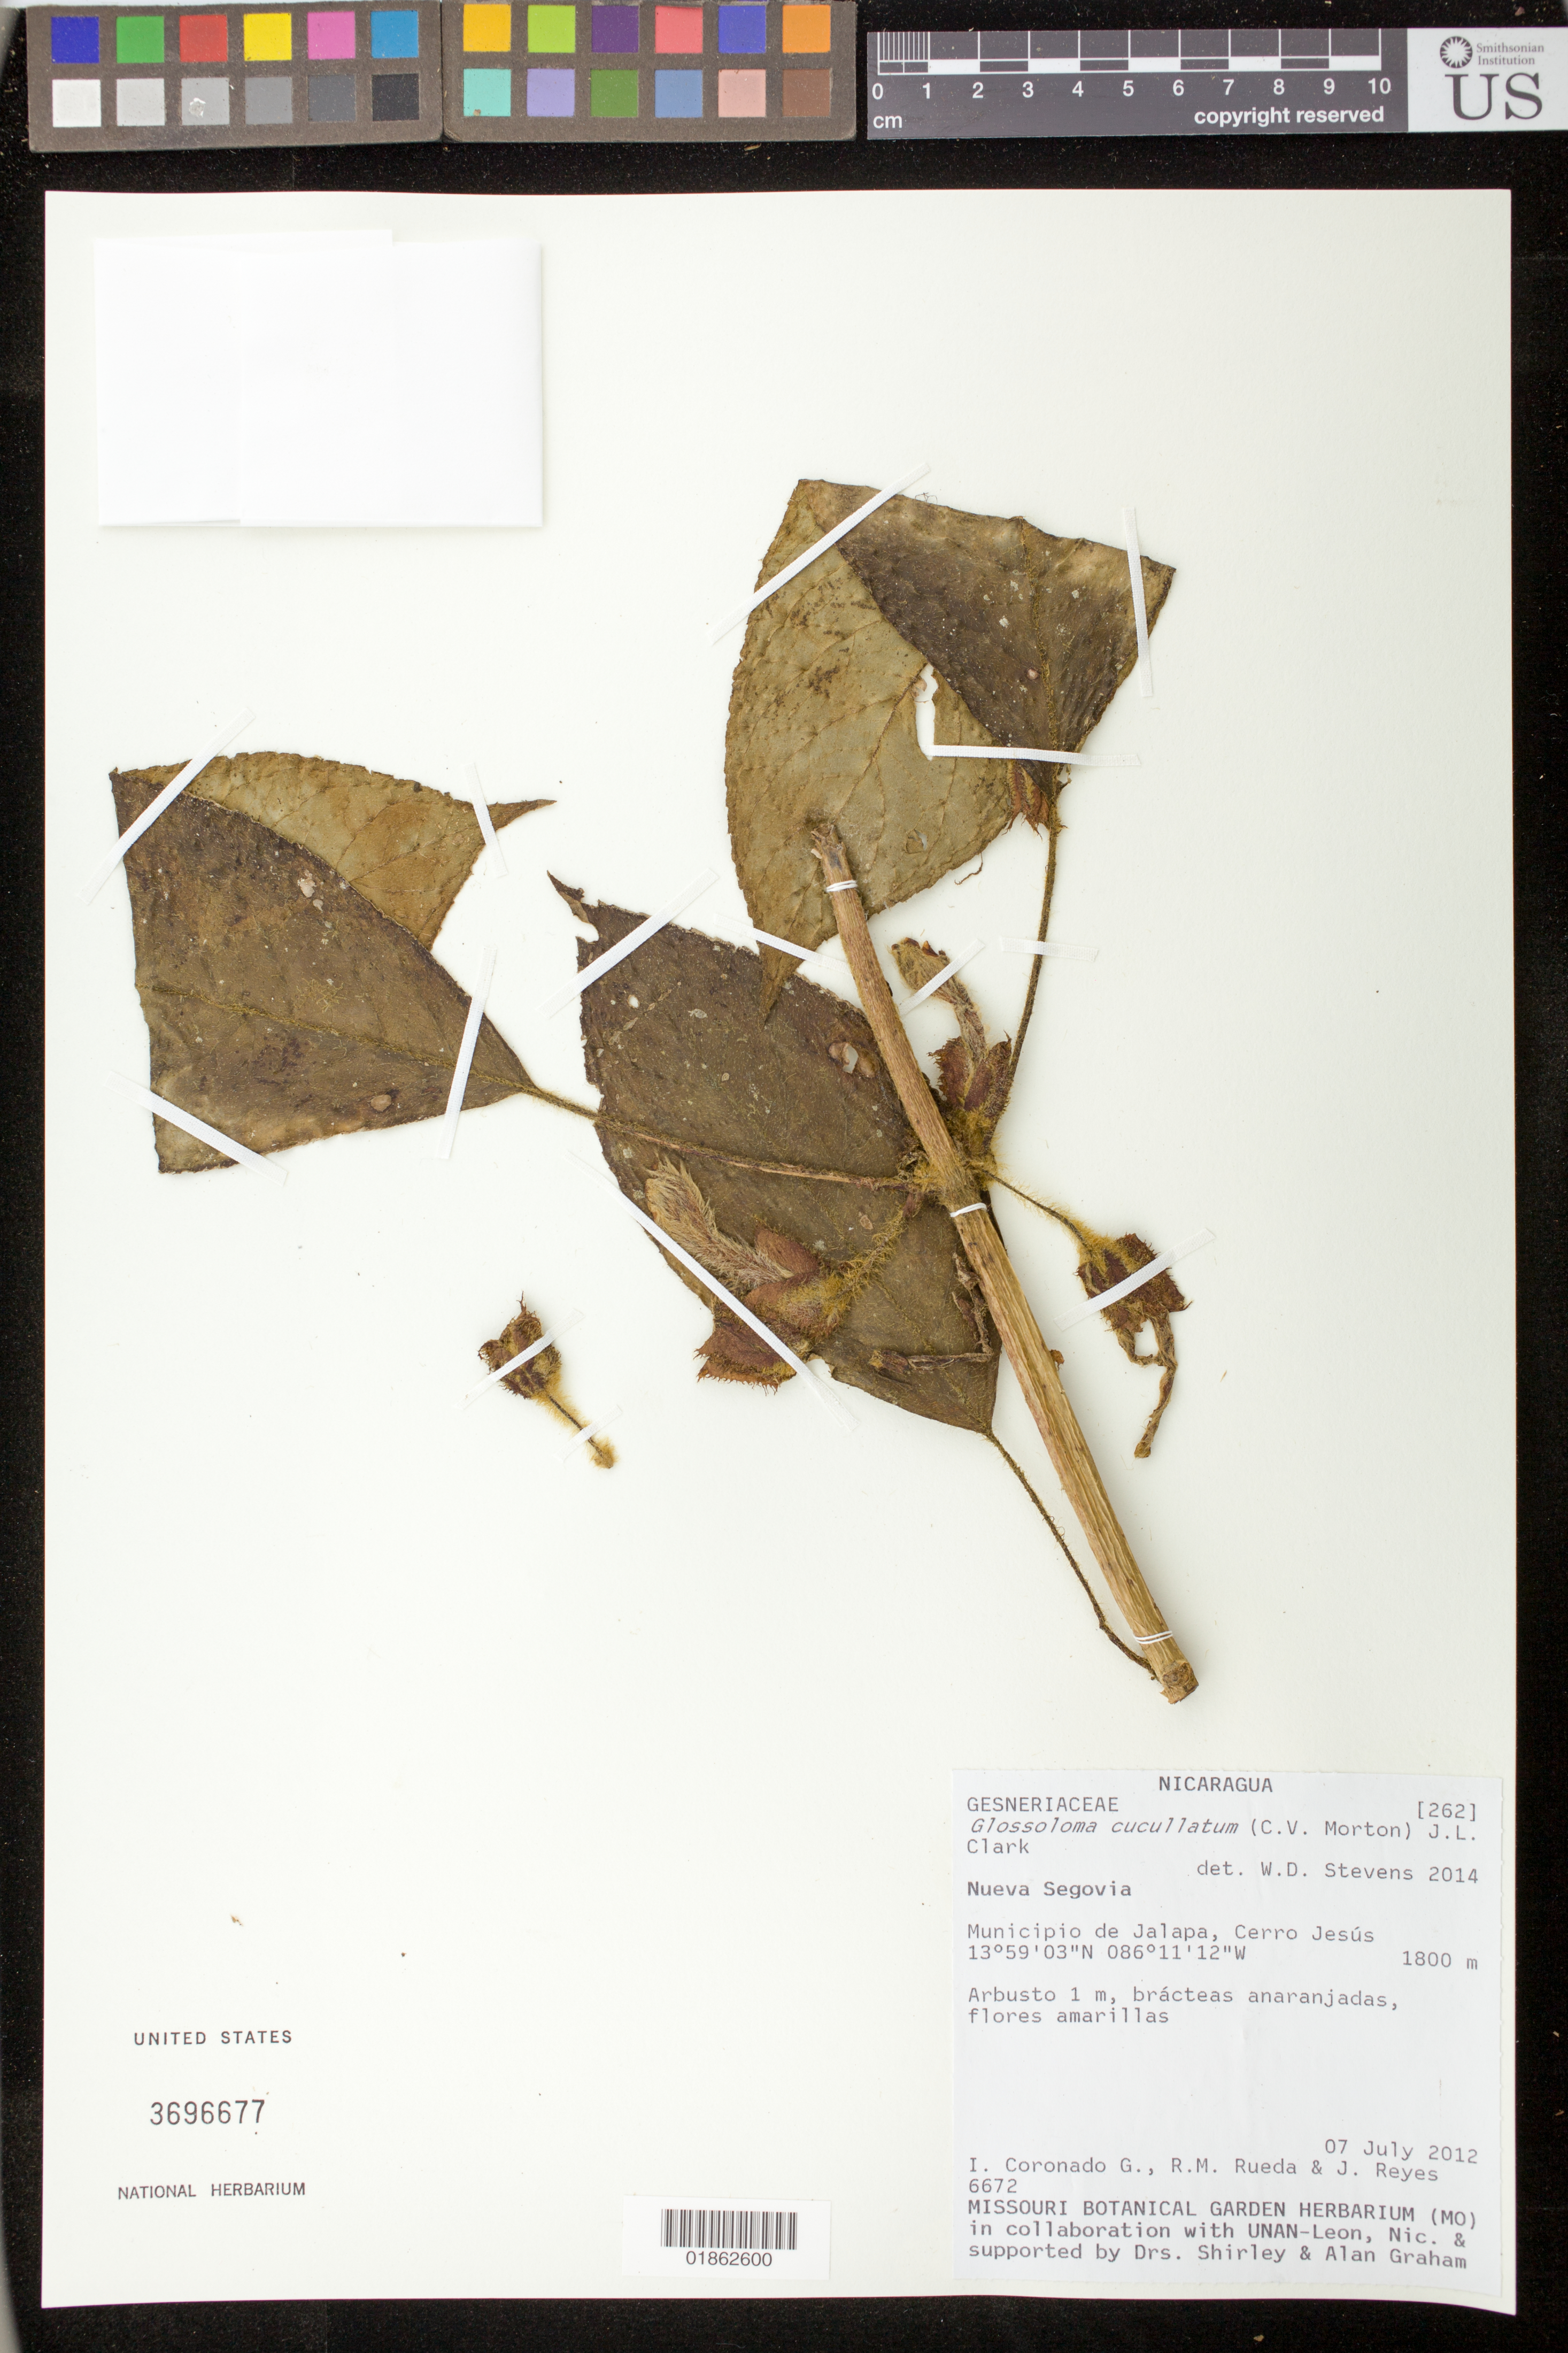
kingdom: Plantae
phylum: Tracheophyta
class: Magnoliopsida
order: Lamiales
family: Gesneriaceae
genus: Glossoloma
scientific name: Glossoloma cucullatum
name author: (C.V. Morton) J.L. Clark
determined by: Stevens, W. Douglas, Missouri Botanical Garden (MO)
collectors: I. Coronado, R. Rueda & J. Reyes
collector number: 6672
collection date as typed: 07 July 2012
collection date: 2012-07-07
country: Nicaragua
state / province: Nueva Segovia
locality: Municipio de Jalapa, Cerro Jesus.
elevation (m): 1800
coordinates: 13 59 03 N, 86 11 12 W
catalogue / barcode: US 3696677